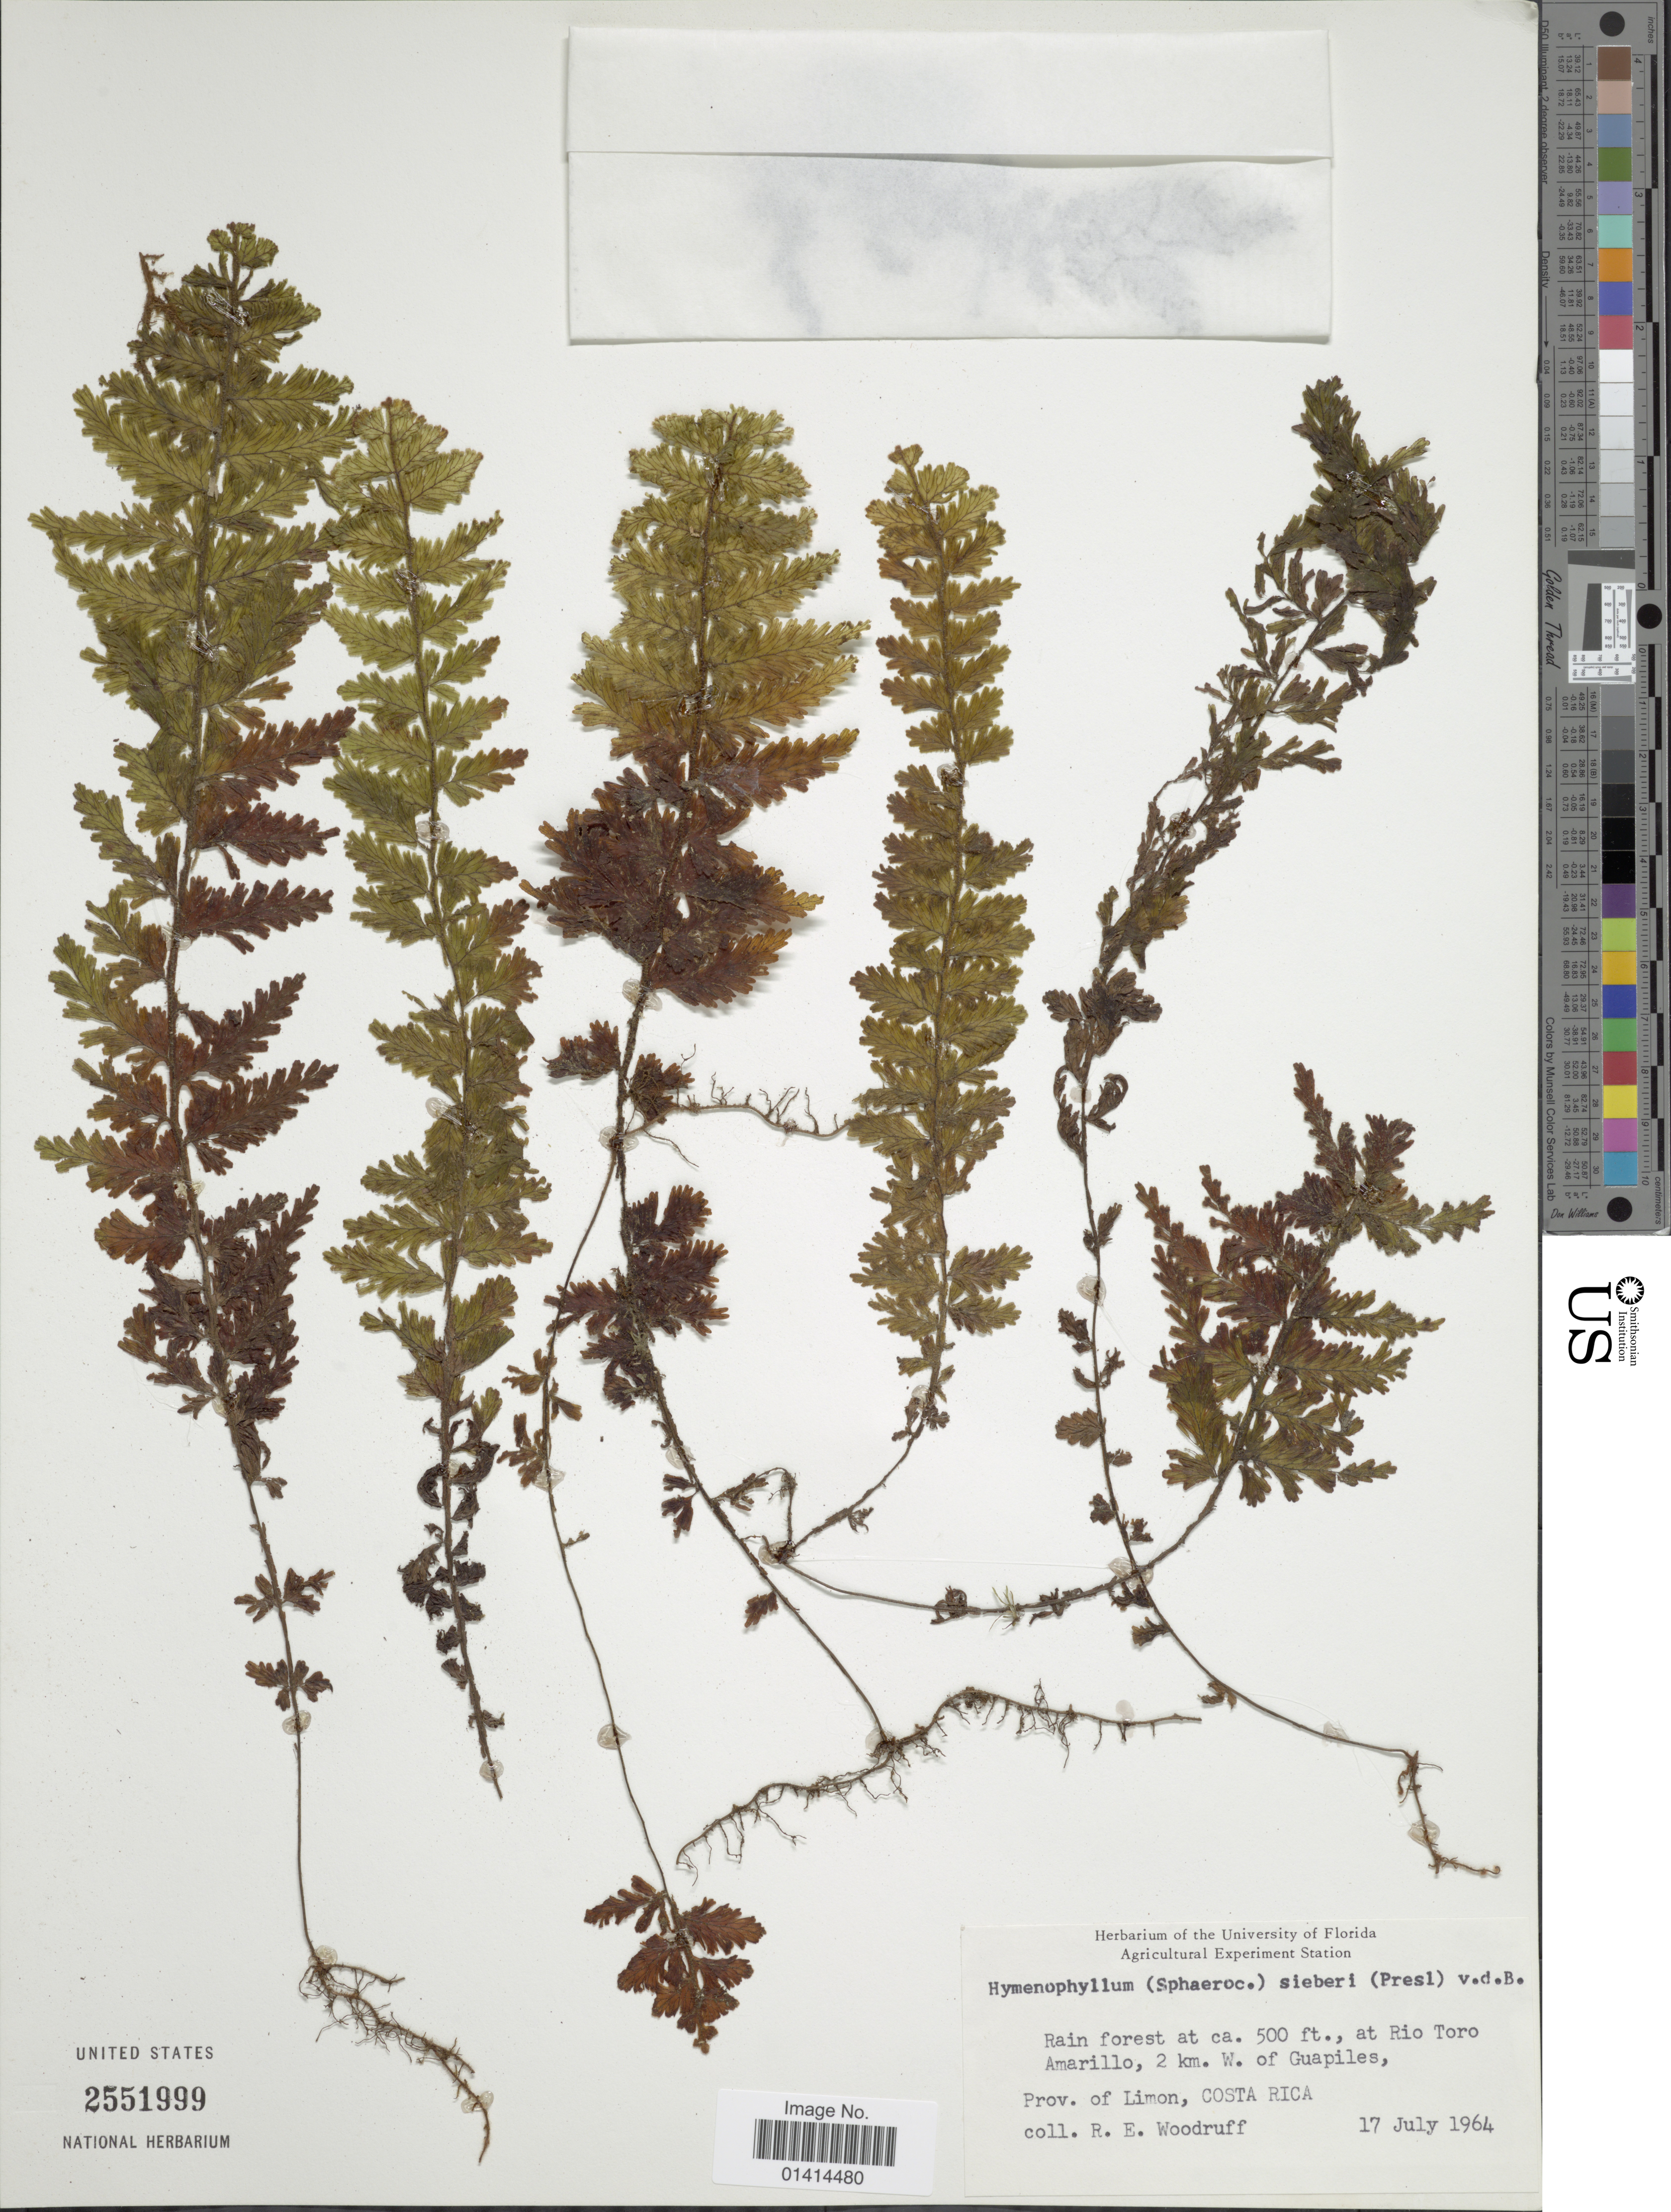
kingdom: Plantae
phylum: Tracheophyta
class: Polypodiopsida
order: Hymenophyllales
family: Hymenophyllaceae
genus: Hymenophyllum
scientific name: Hymenophyllum sieberi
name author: (C. Presl) Bosch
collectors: R. Woodruff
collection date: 1964-07-17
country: Costa Rica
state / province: Limón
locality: At Rio Toro Amarillo, 2 km W of Guapiles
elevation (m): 152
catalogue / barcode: US 2551999